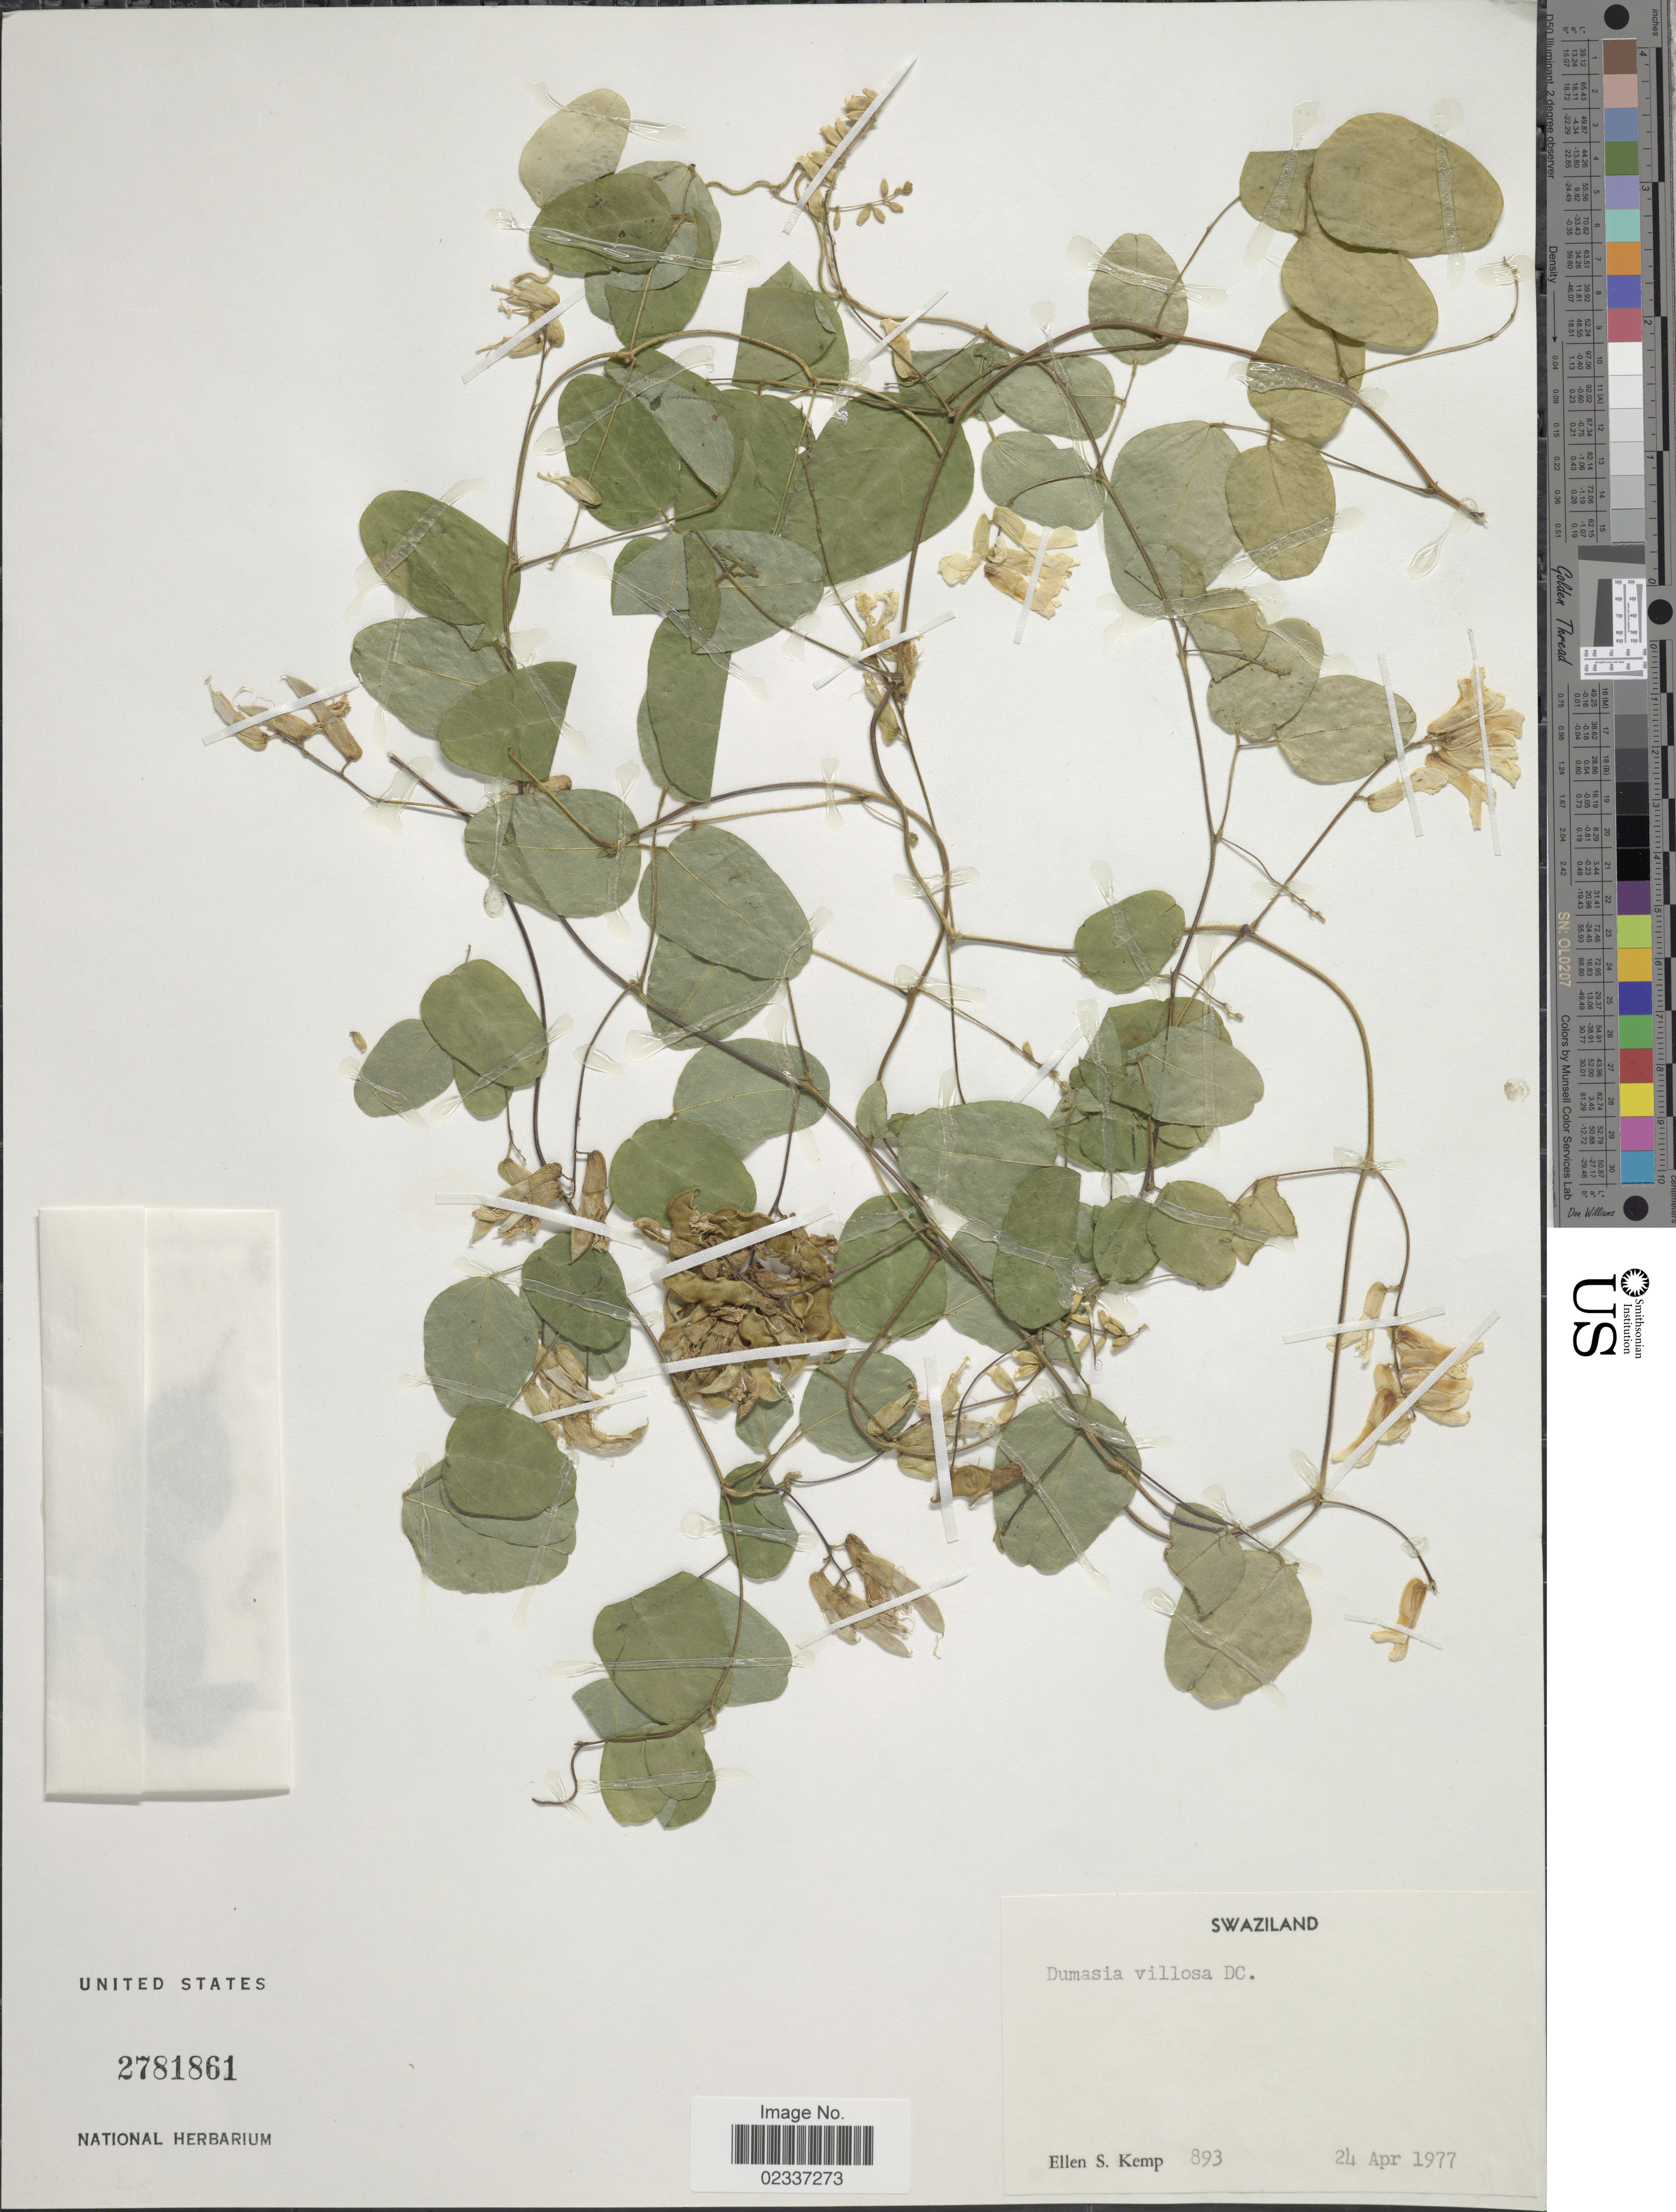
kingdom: Plantae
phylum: Tracheophyta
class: Magnoliopsida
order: Fabales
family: Fabaceae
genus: Dumasia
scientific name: Dumasia villosa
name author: DC.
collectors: E. S. Kemp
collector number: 893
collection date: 1977-04-24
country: Eswatini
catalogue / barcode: US 2781861